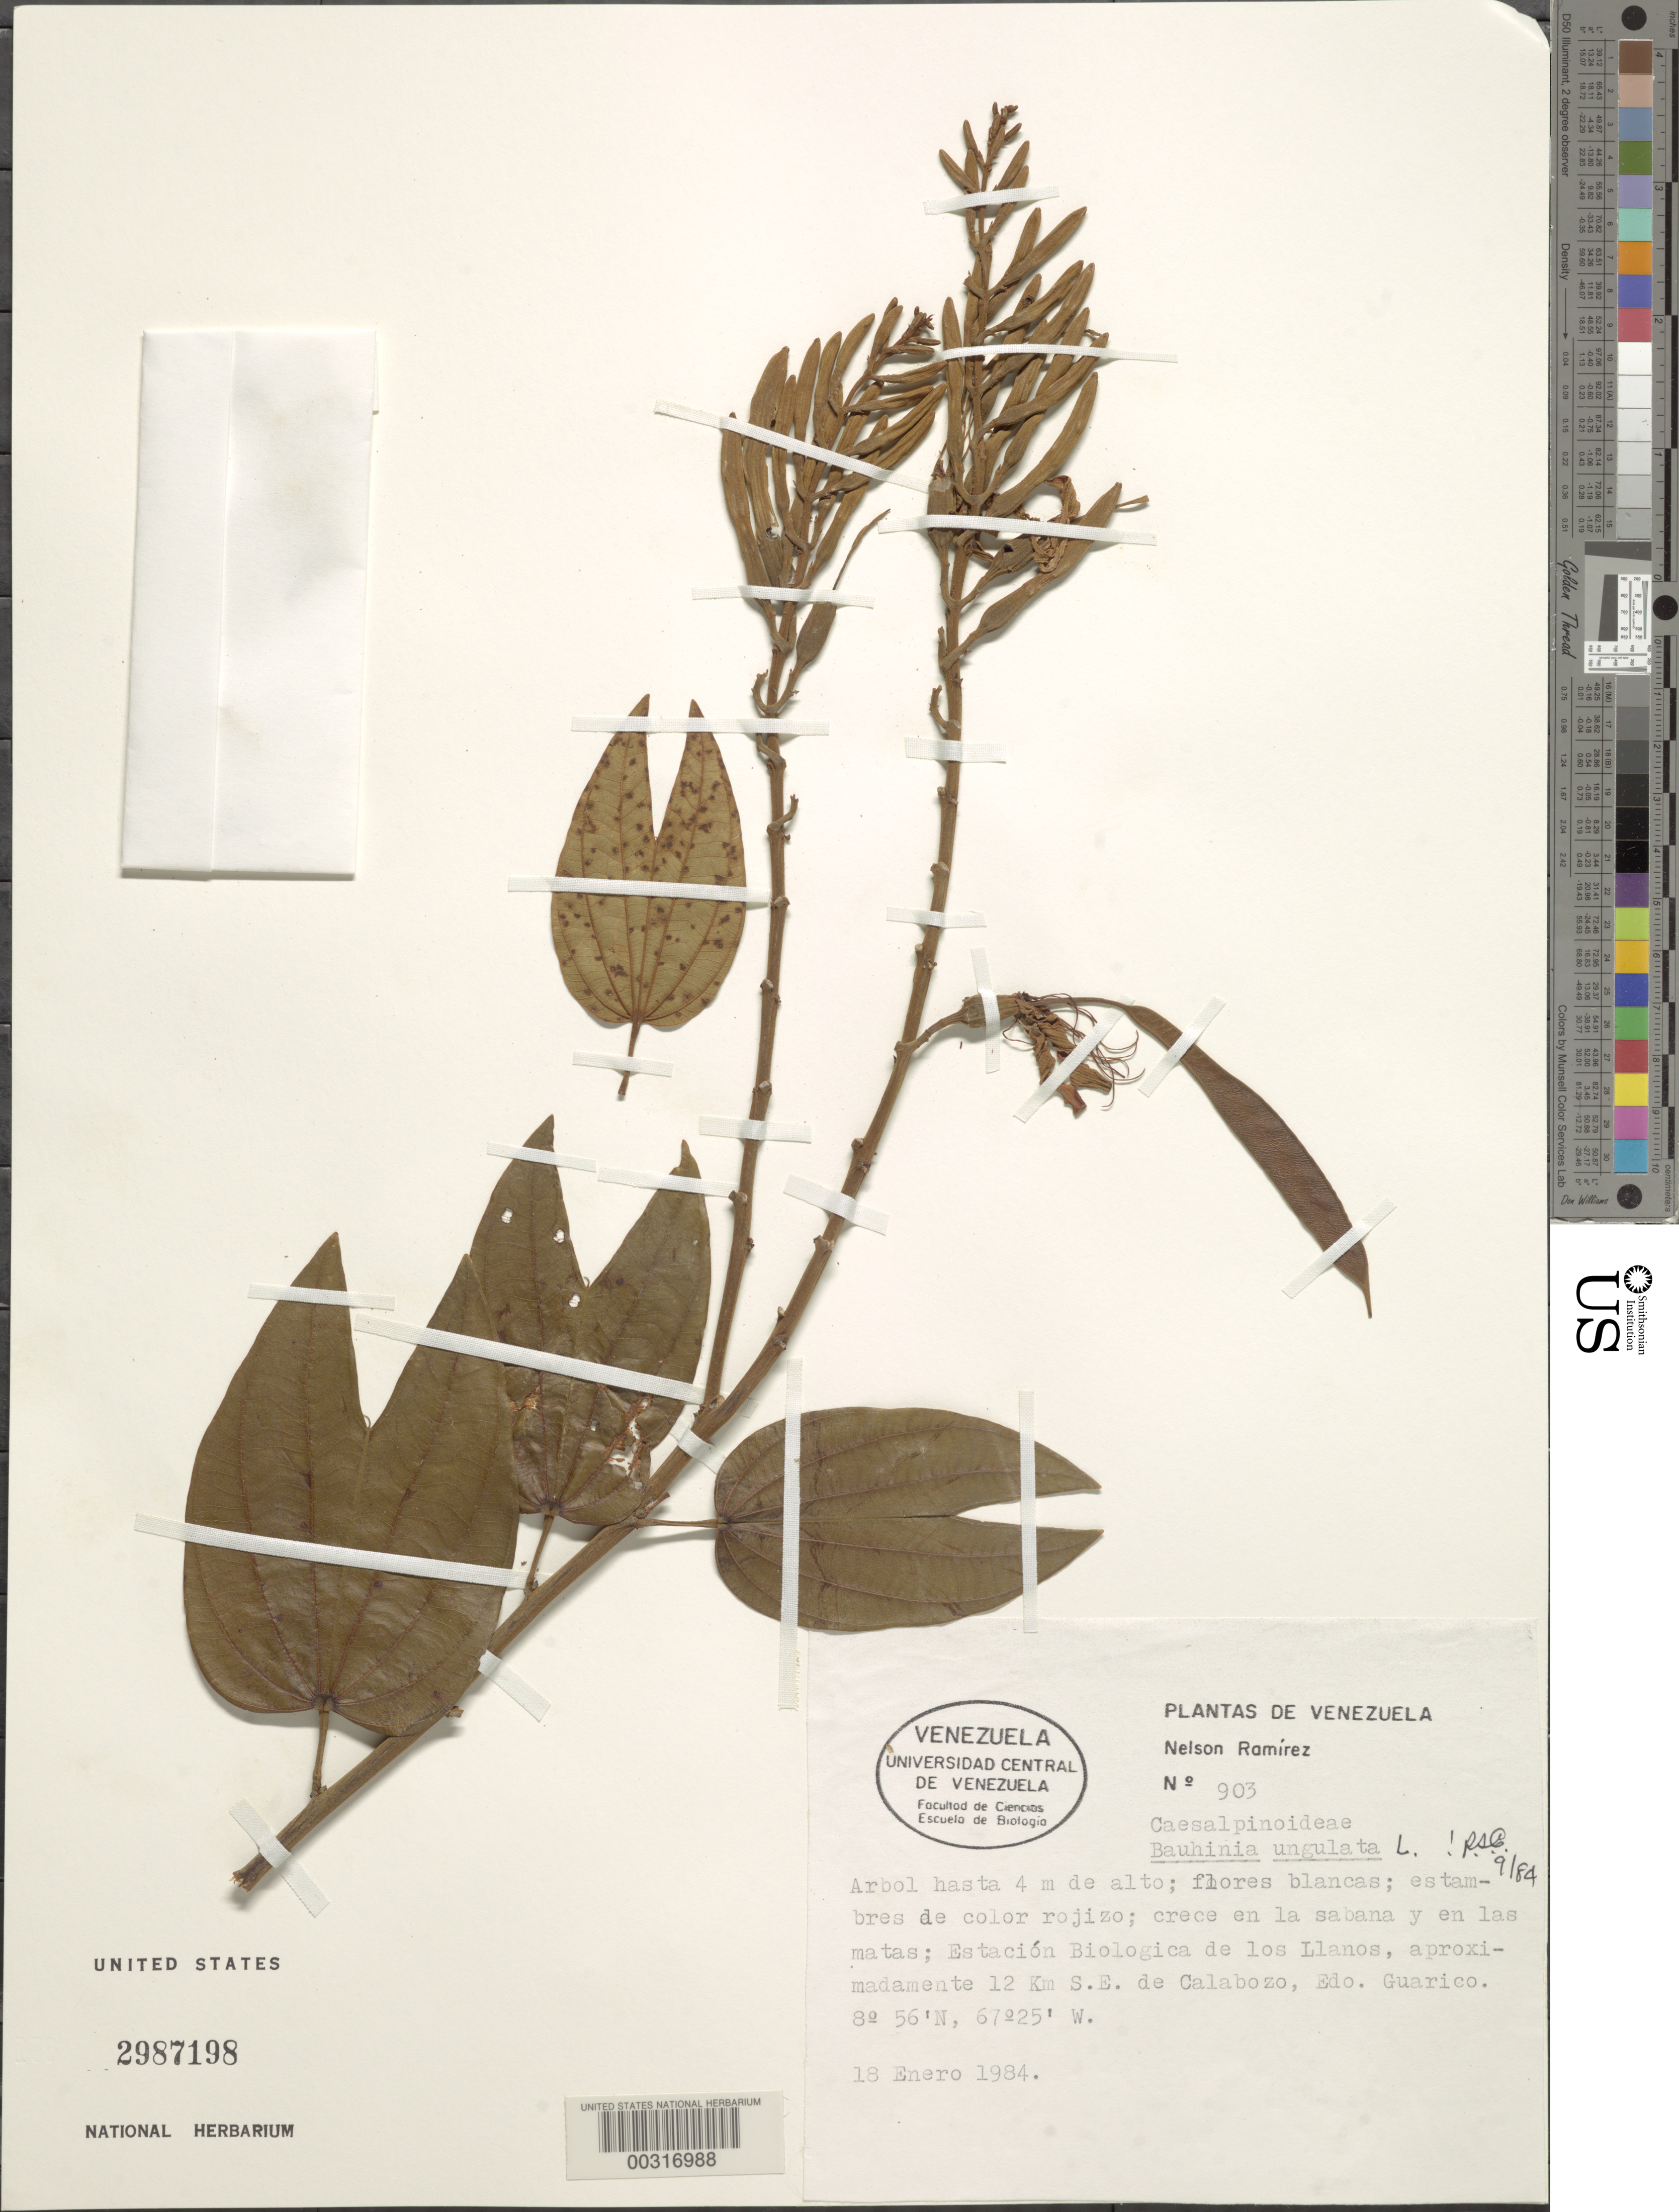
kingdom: Plantae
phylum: Tracheophyta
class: Magnoliopsida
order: Fabales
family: Fabaceae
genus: Bauhinia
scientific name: Bauhinia ungulata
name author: L.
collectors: N. Ramírez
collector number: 903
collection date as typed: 18 Jan 1984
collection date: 1984-01-18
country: Venezuela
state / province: Guárico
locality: Estacion biologica de los llanos, ca 12 km se of calabozo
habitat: Forest and savanna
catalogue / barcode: US 2987198